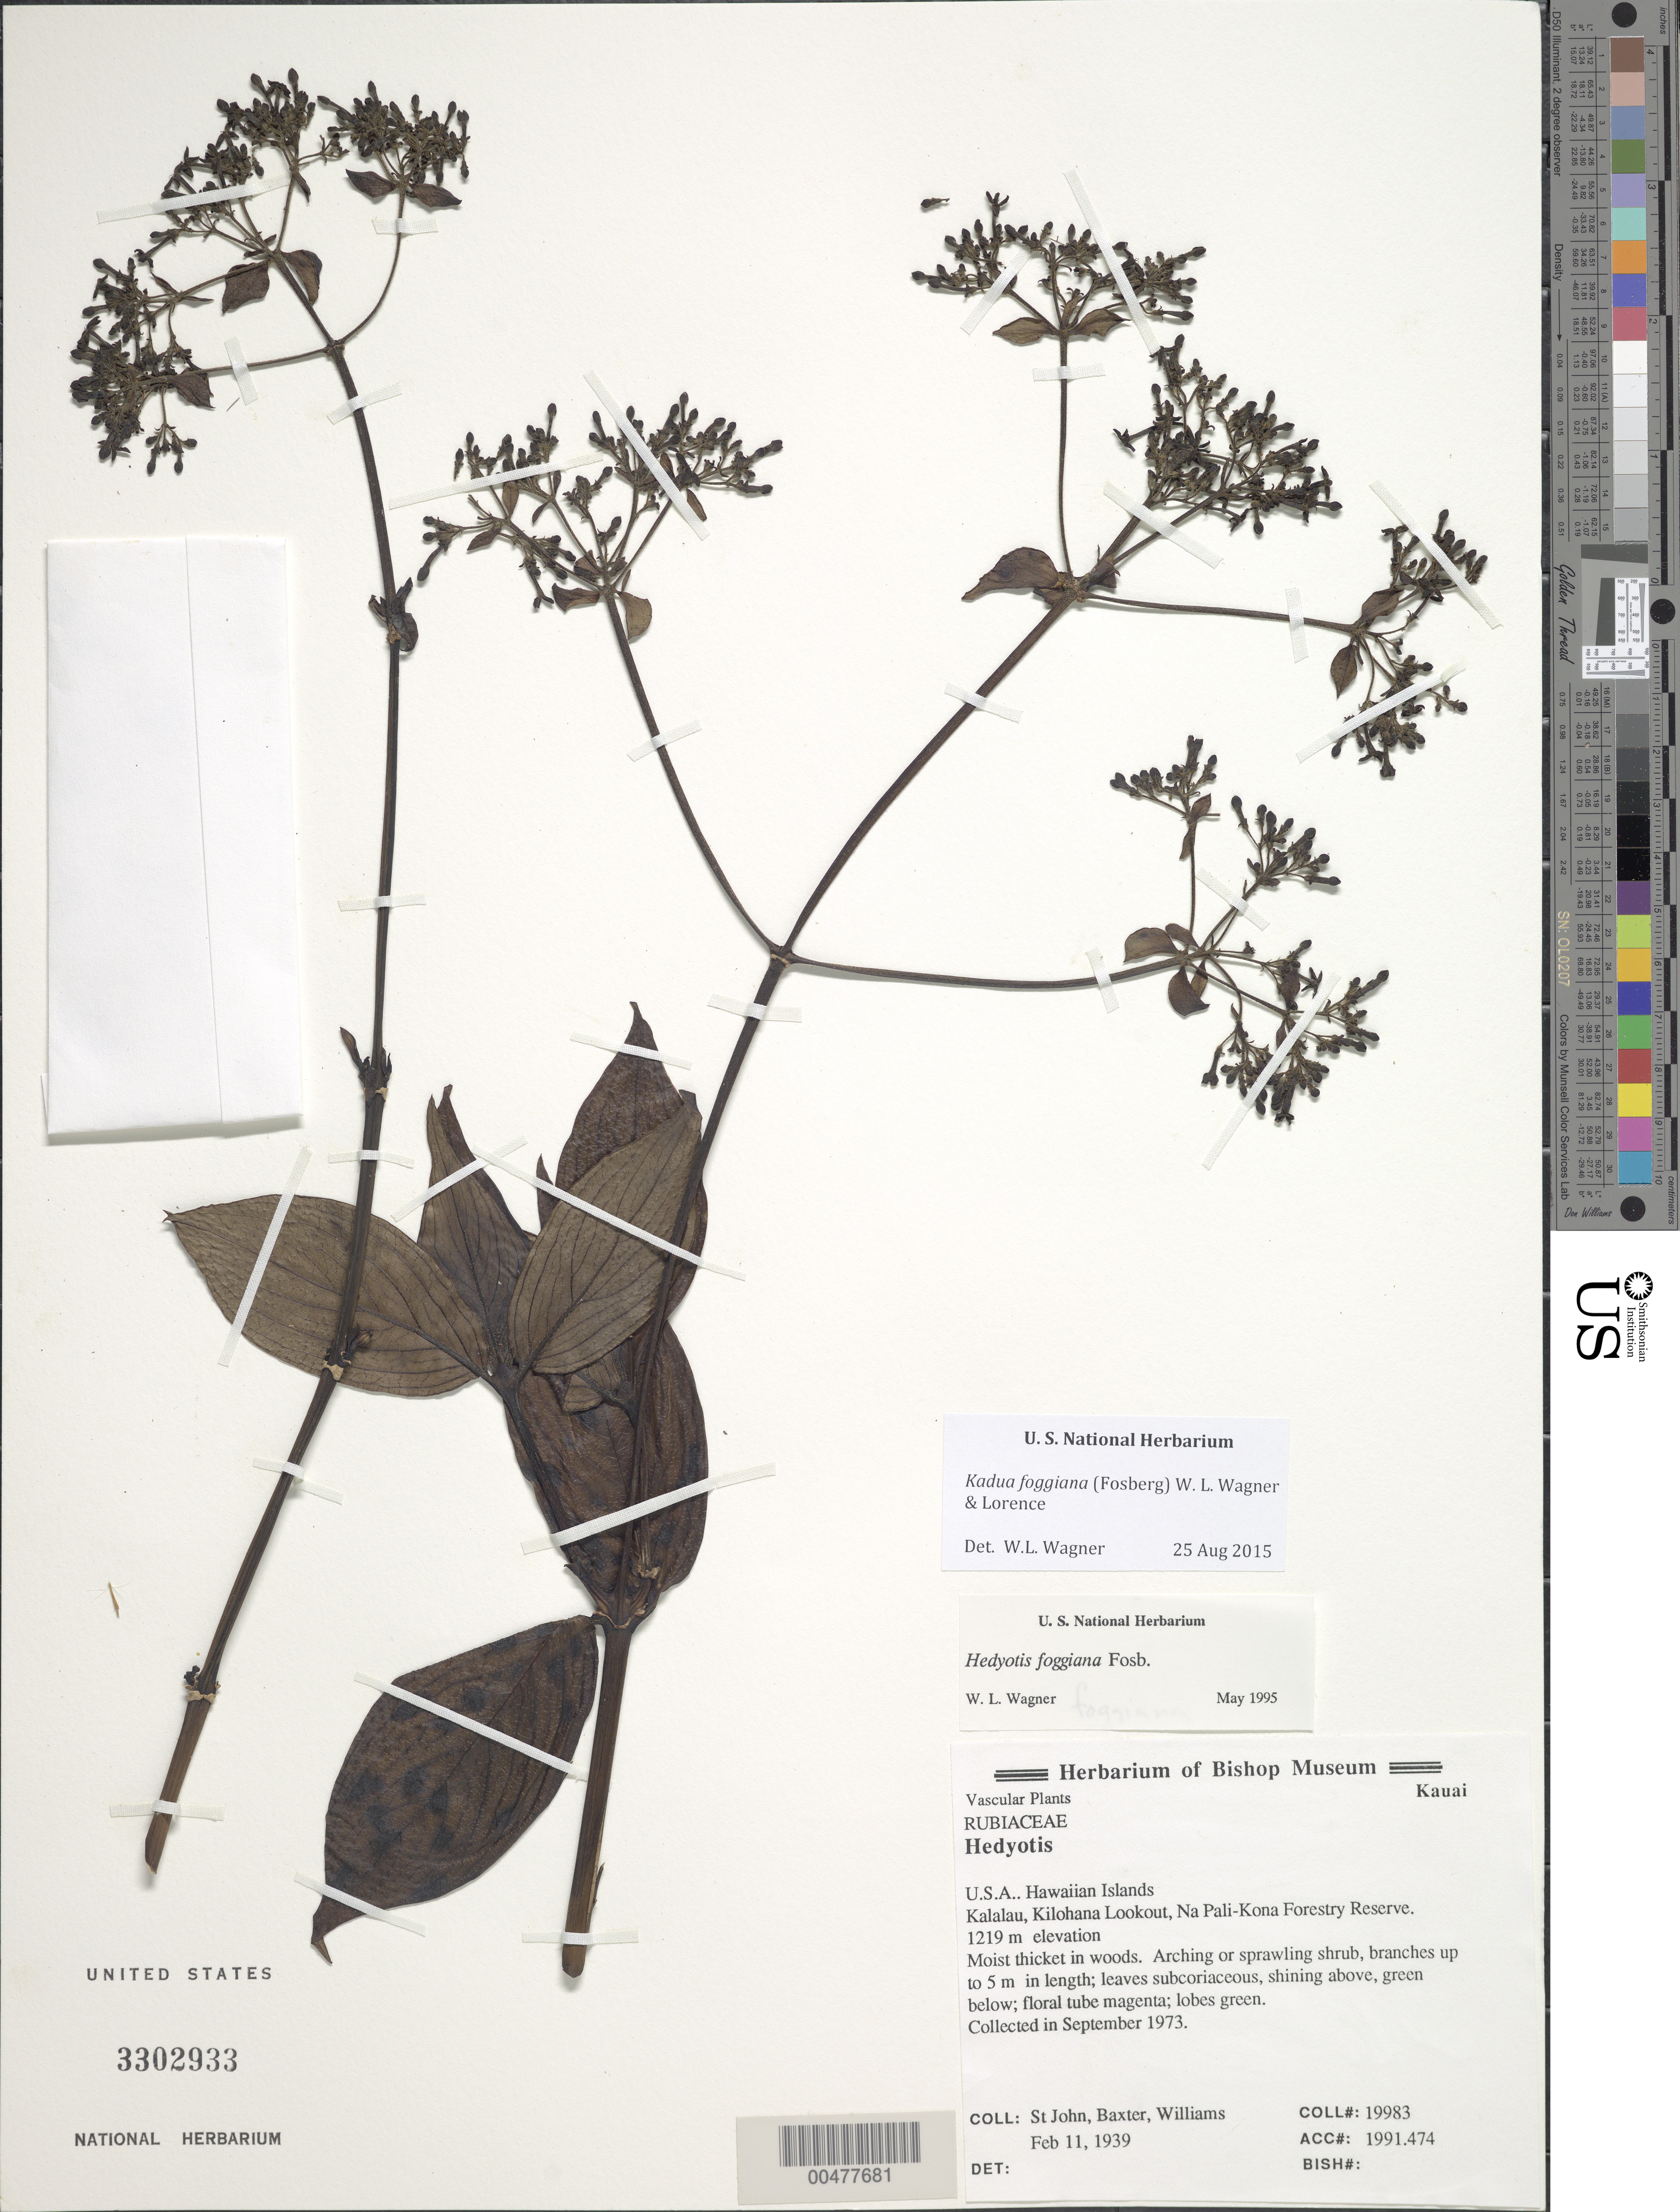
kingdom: Plantae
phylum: Tracheophyta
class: Magnoliopsida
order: Gentianales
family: Rubiaceae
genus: Kadua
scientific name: Kadua foggiana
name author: (Fosberg) W.L. Wagner & Lorence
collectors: H. St. John, Baxter & -- Williams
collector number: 19983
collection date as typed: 11 Feb 1939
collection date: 1939-02-11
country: United States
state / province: Hawaii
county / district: Kauai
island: Kaua'i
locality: Kalalau, Kilohana Lookout, Na Pali-Kona Forestry Reserve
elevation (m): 1219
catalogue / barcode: US 3302933